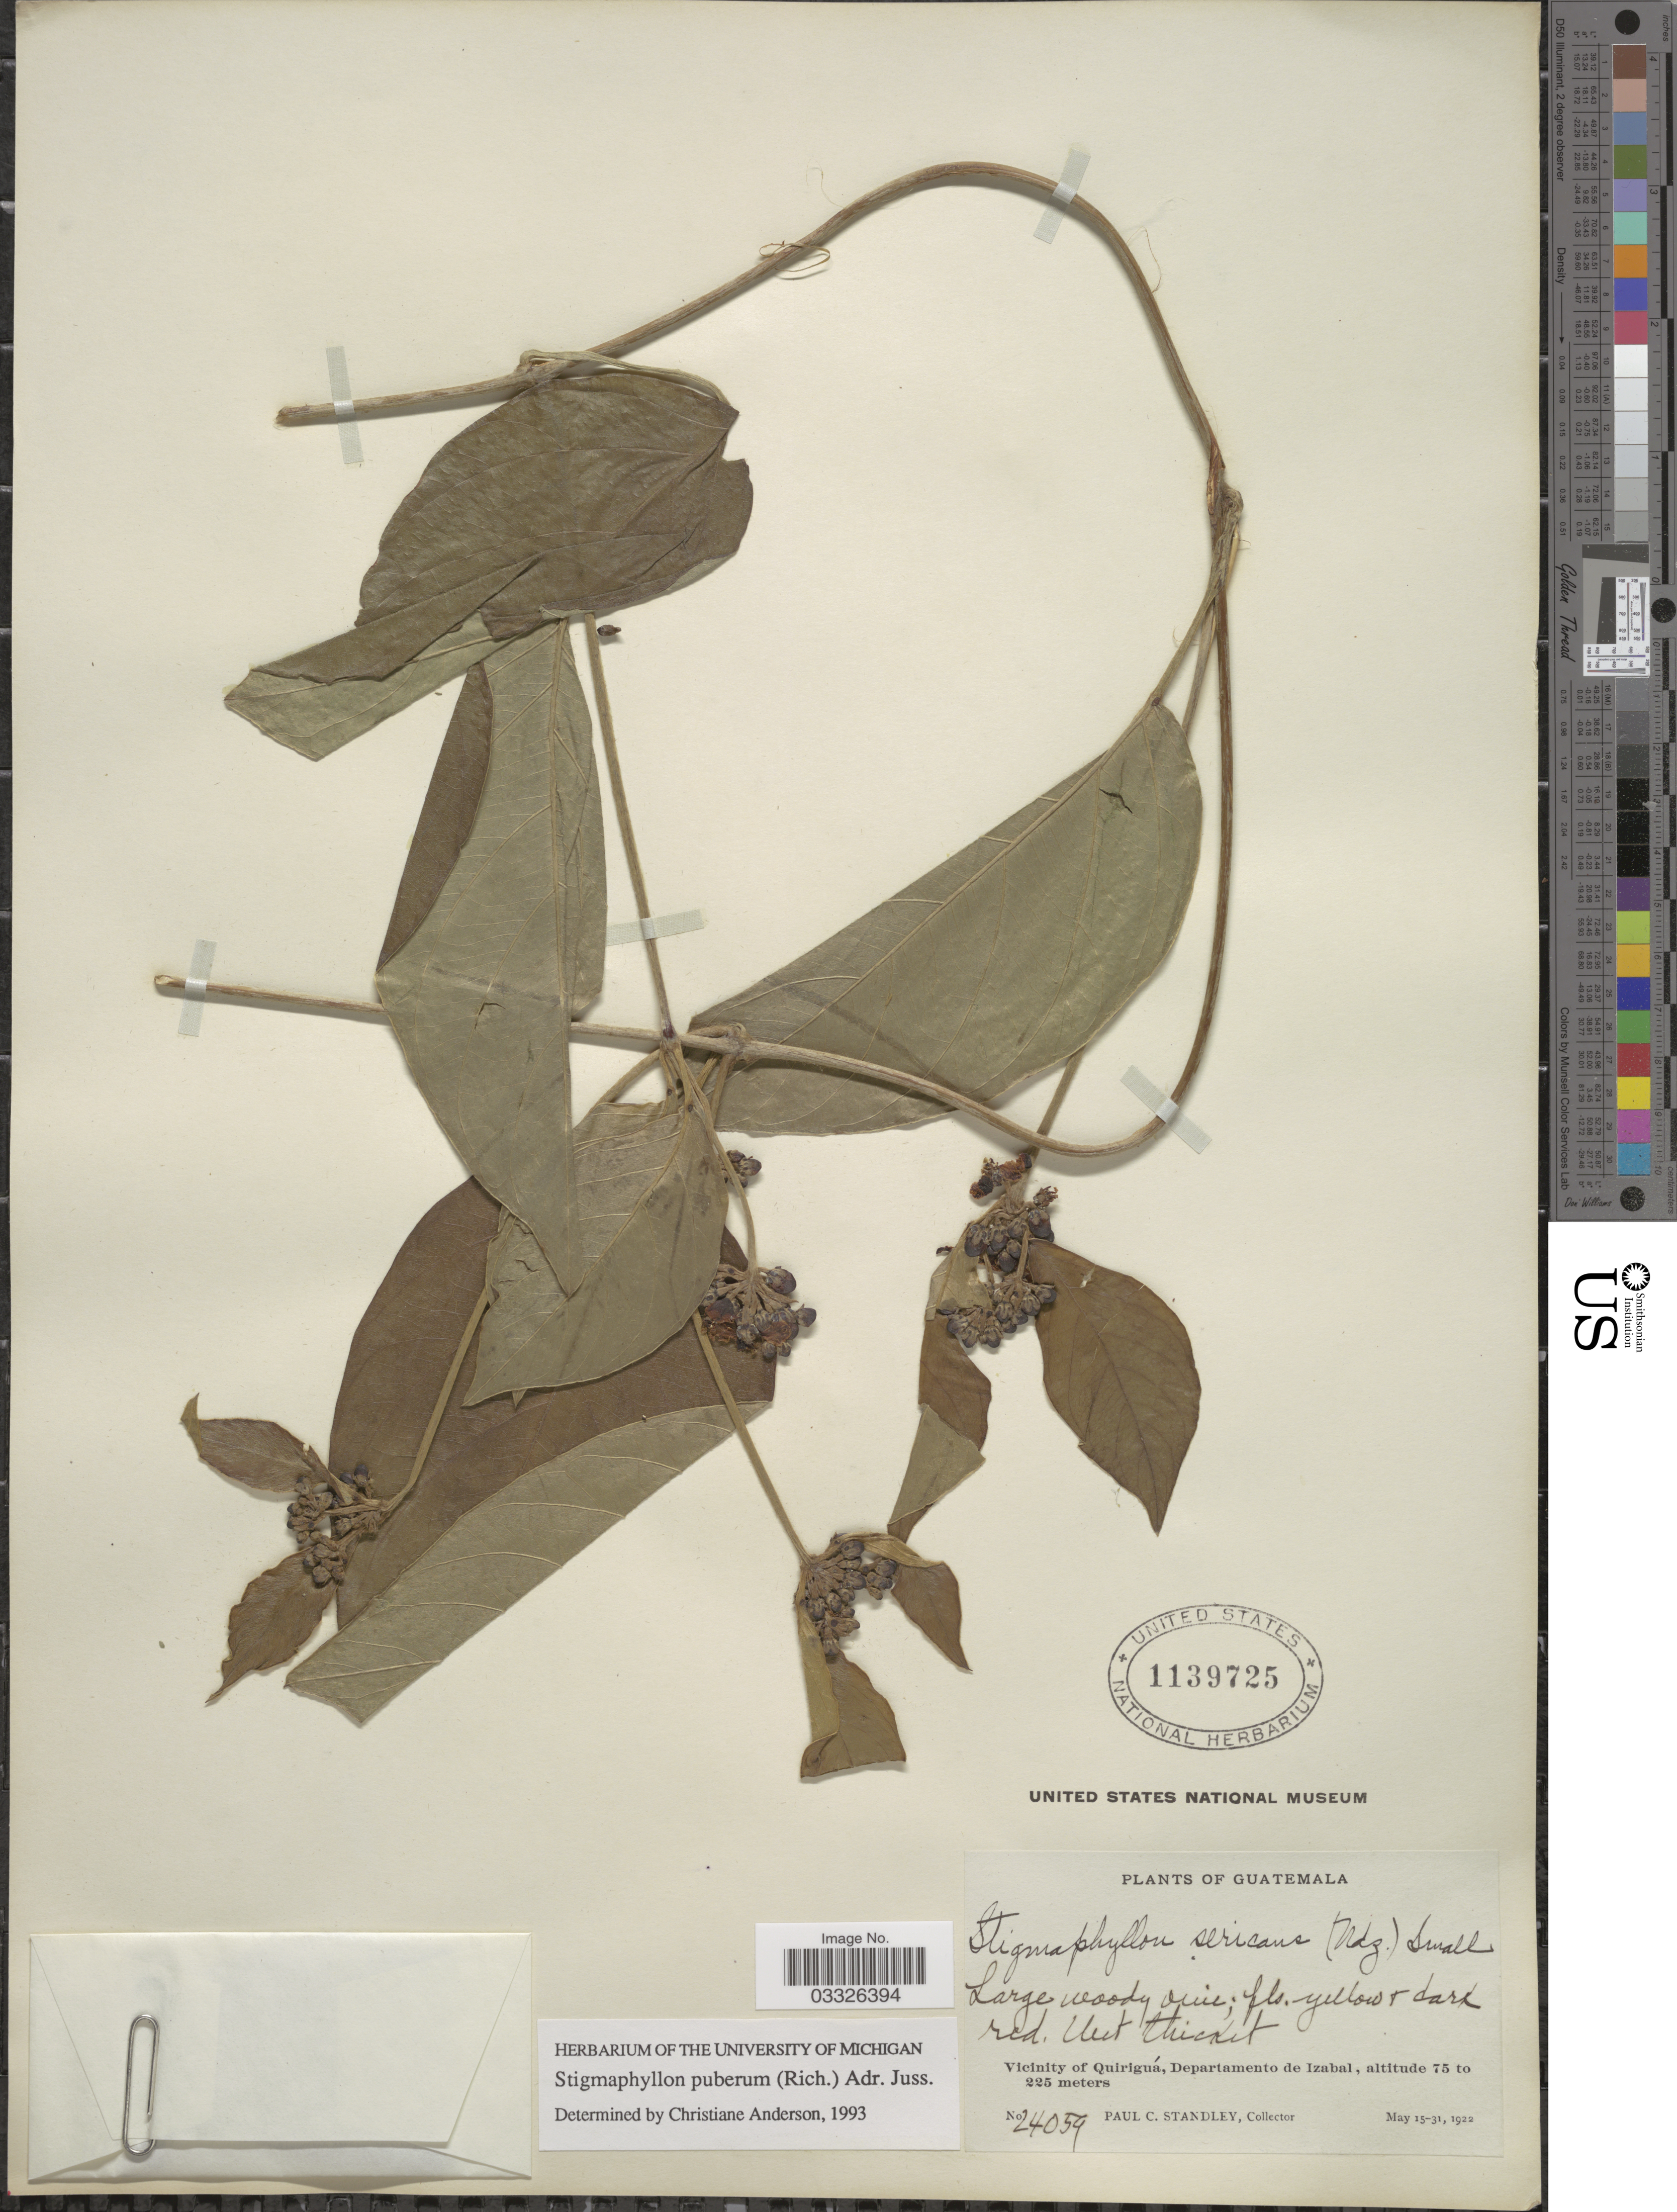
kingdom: Plantae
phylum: Tracheophyta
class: Magnoliopsida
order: Malpighiales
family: Malpighiaceae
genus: Stigmaphyllon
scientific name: Stigmaphyllon puberum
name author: (Rich.) A. Juss.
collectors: P. C. Standley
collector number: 24059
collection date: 1922-05-15/1922-05-31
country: Guatemala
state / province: Izabal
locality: Vicinity of Quiriguá, Departamento de Izabal.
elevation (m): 75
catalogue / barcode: US 1139725